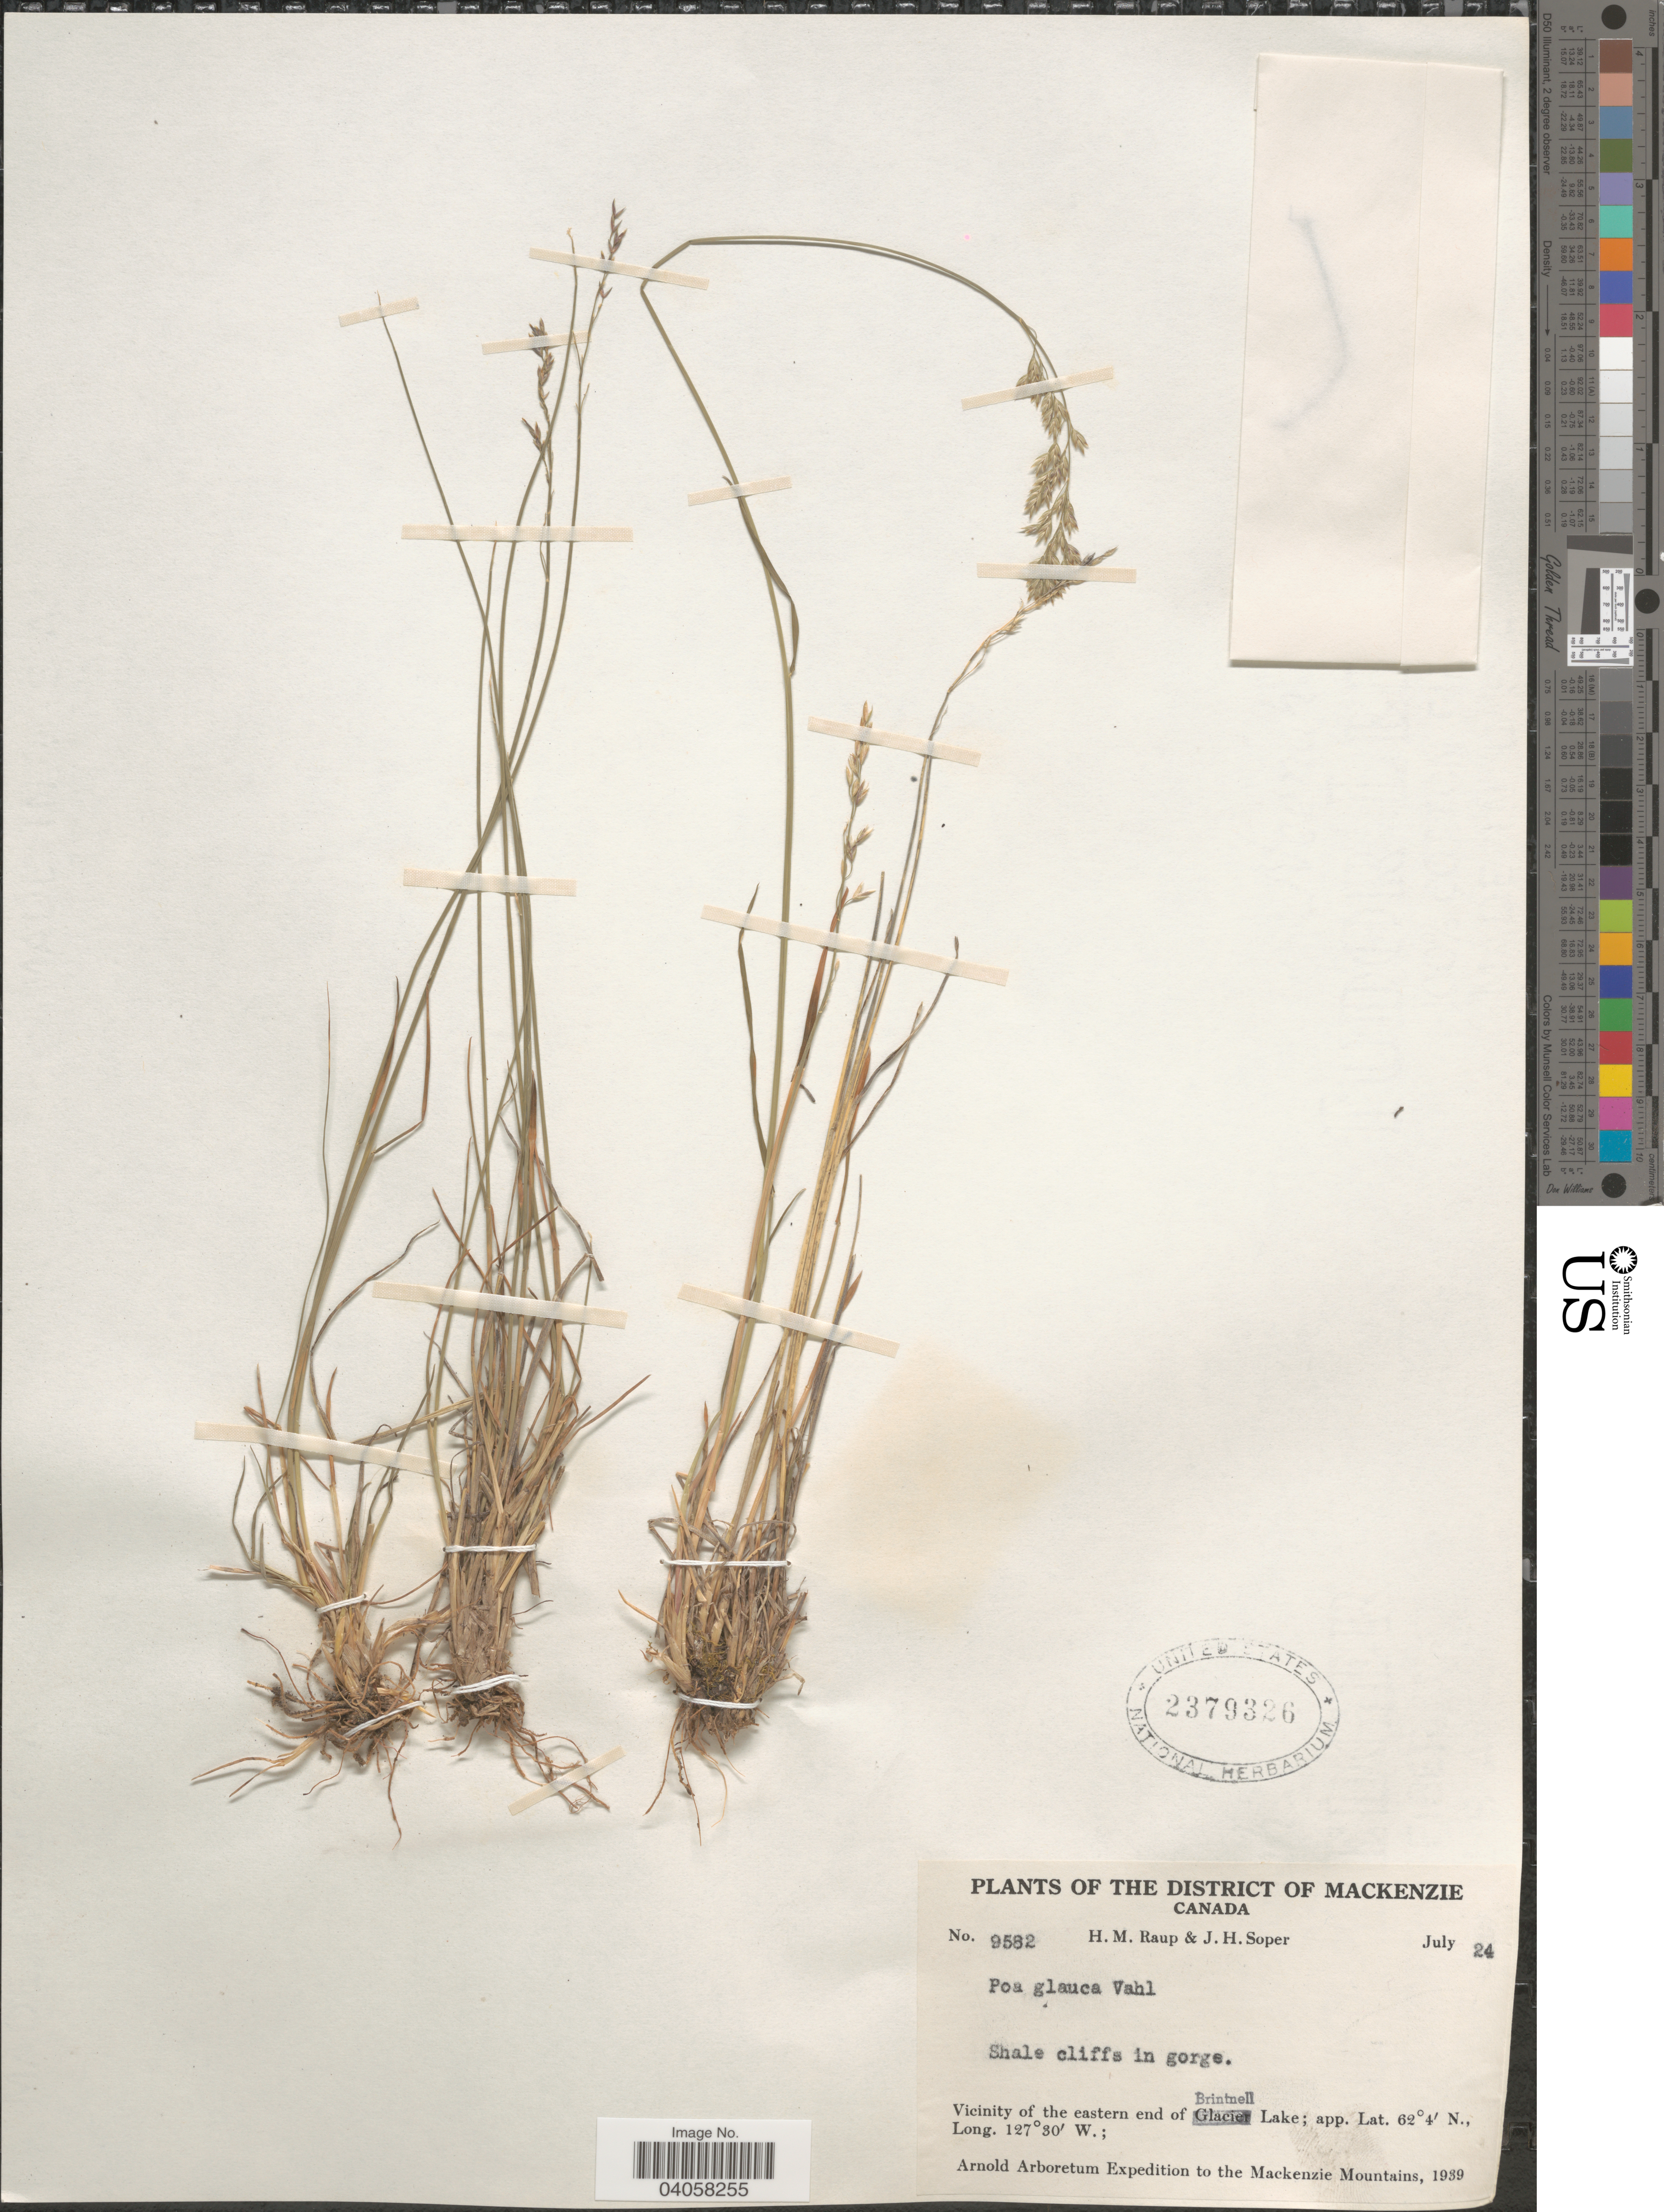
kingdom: Plantae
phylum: Tracheophyta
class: Liliopsida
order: Poales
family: Poaceae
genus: Poa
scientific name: Poa glauca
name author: Vahl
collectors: H. Raup & J. H. Soper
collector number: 9582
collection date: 1939-07-24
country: Canada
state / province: Alberta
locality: District of Mackenzie. Shale cliffs in gorge. Vicinity of the eastern end of Brintnell Lake. Mackenzie Mountains.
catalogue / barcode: US 2379326